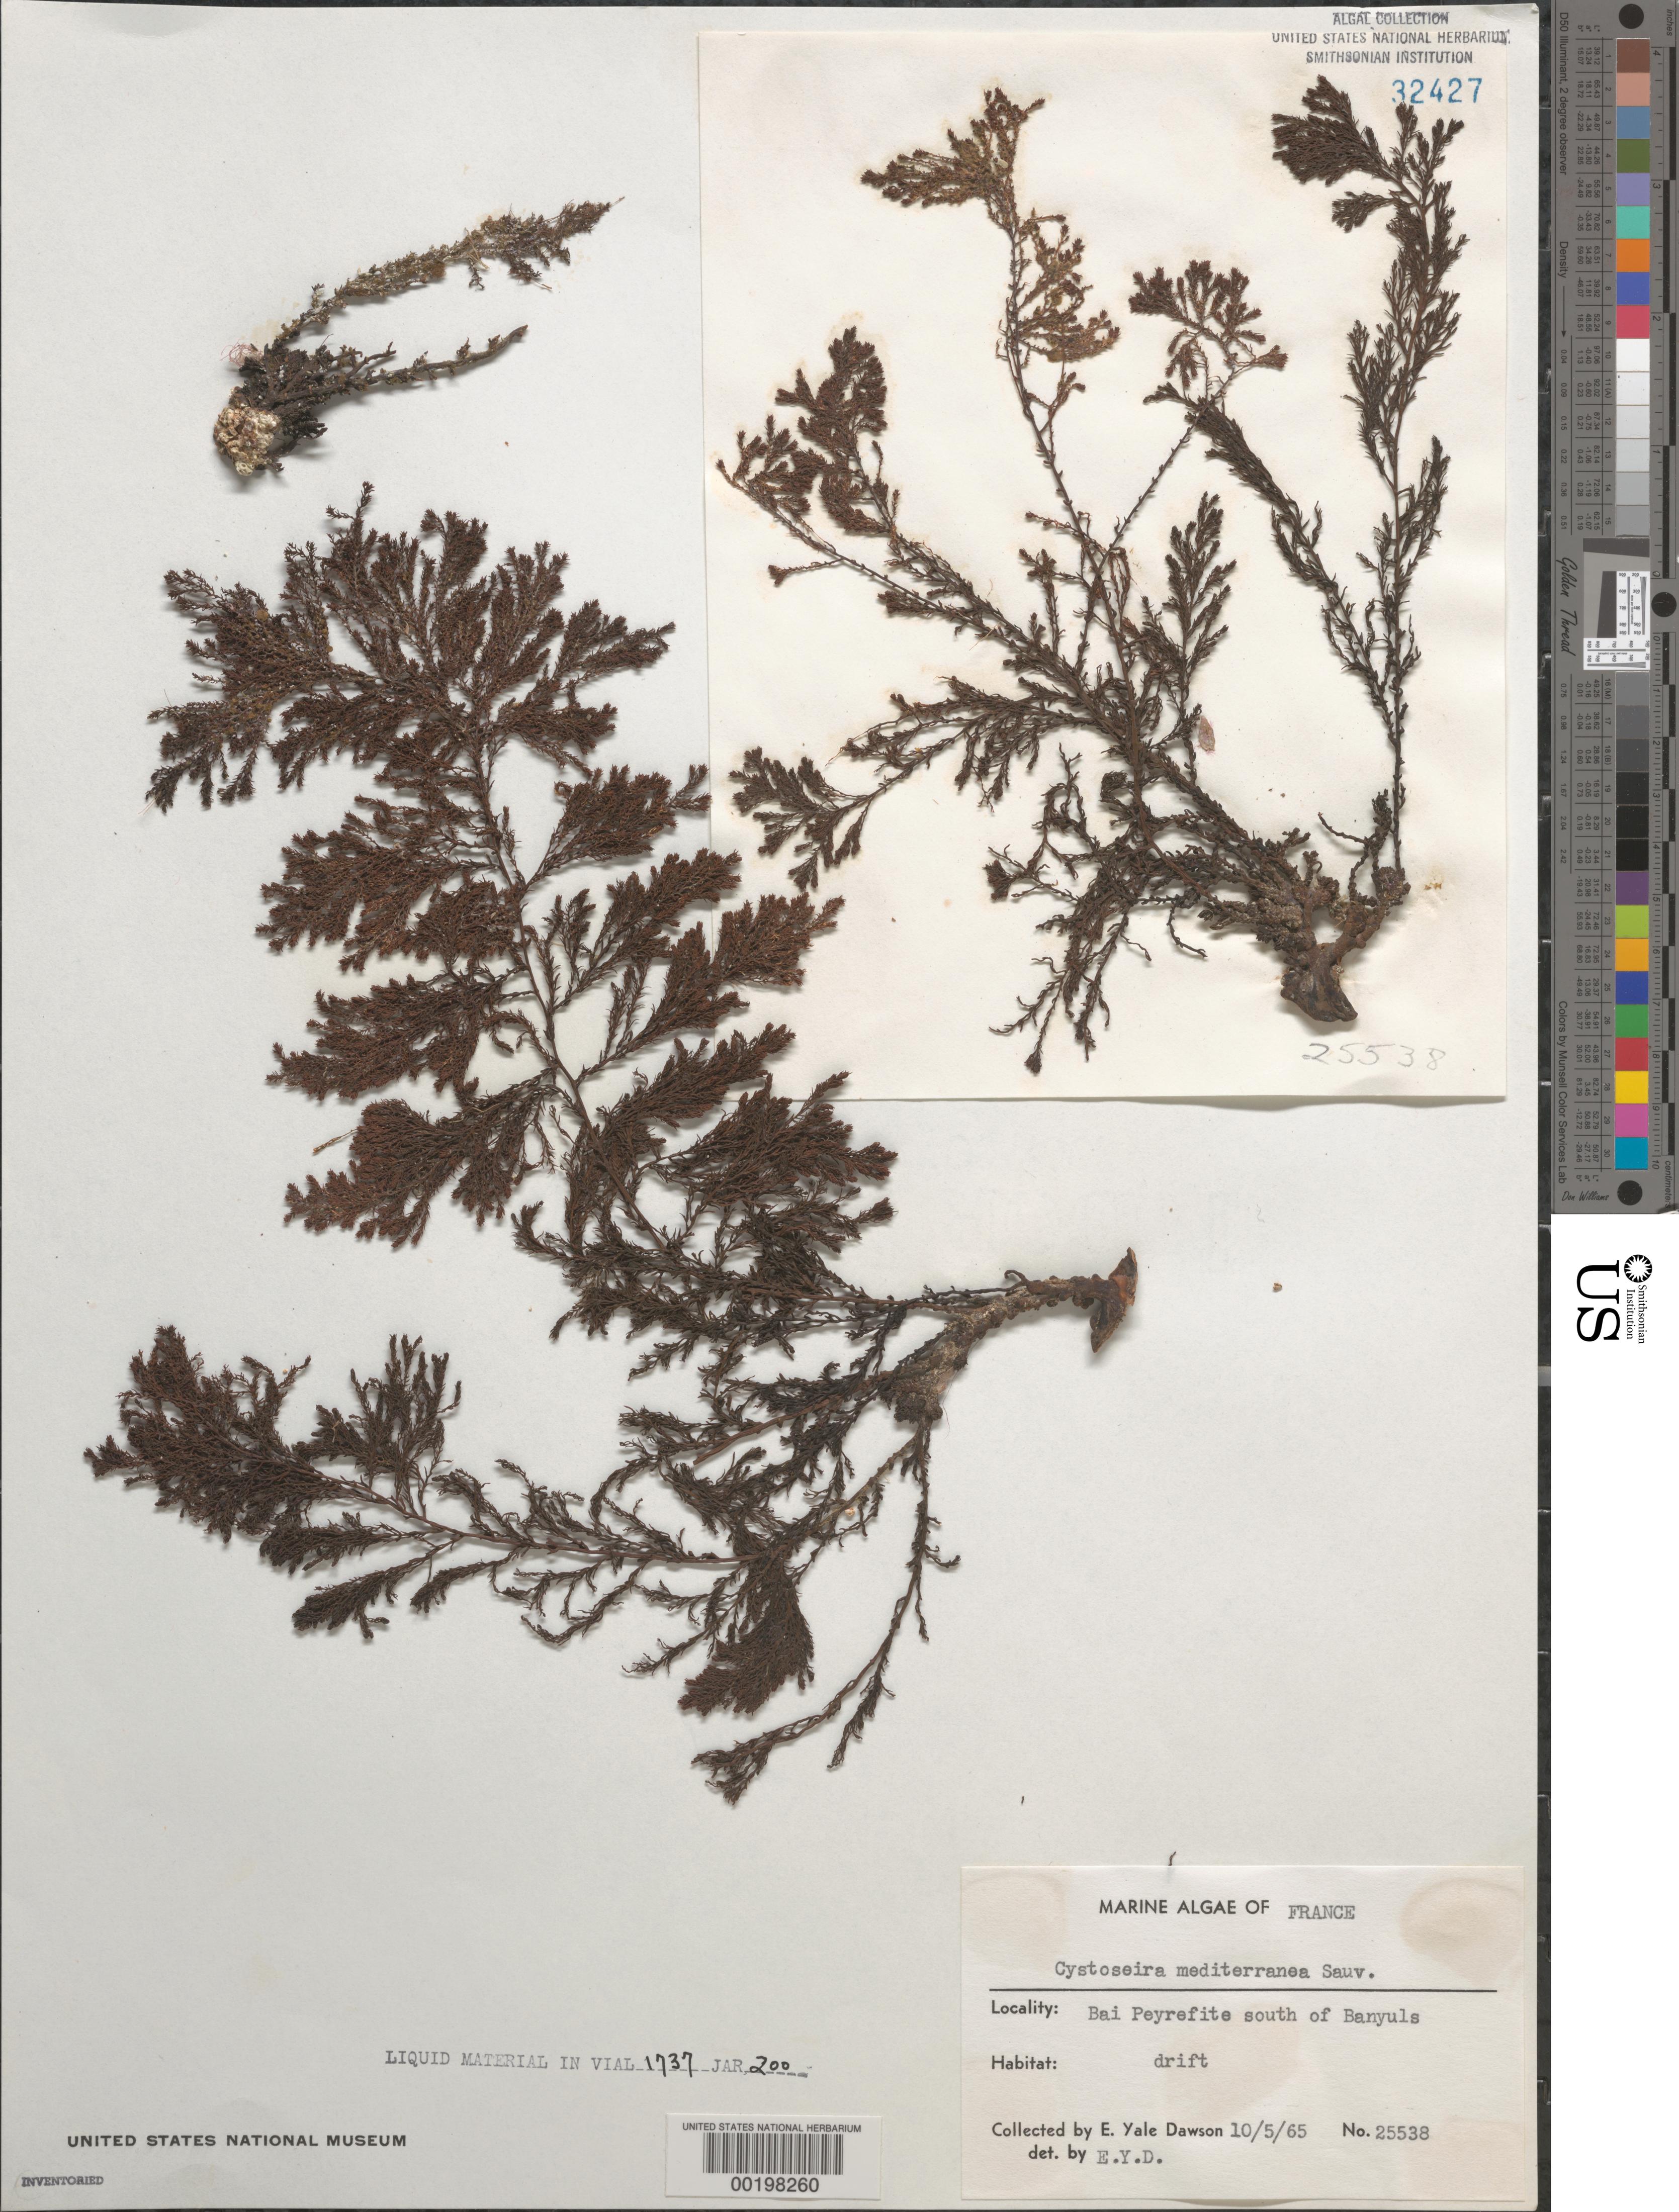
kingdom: Chromista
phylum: Ochrophyta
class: Phaeophyceae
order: Fucales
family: Sargassaceae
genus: Ericaria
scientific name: Ericaria mediterranea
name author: (Sauvageau) Molinari & Guiry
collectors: E. Y. Dawson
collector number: EYD 25538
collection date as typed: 05 Oct 1965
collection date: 1965-10-05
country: France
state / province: Occitanie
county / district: Pyrénées-Orientales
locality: Bai Peyrefite south of Banyuls-sur-Mer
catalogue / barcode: US 32427